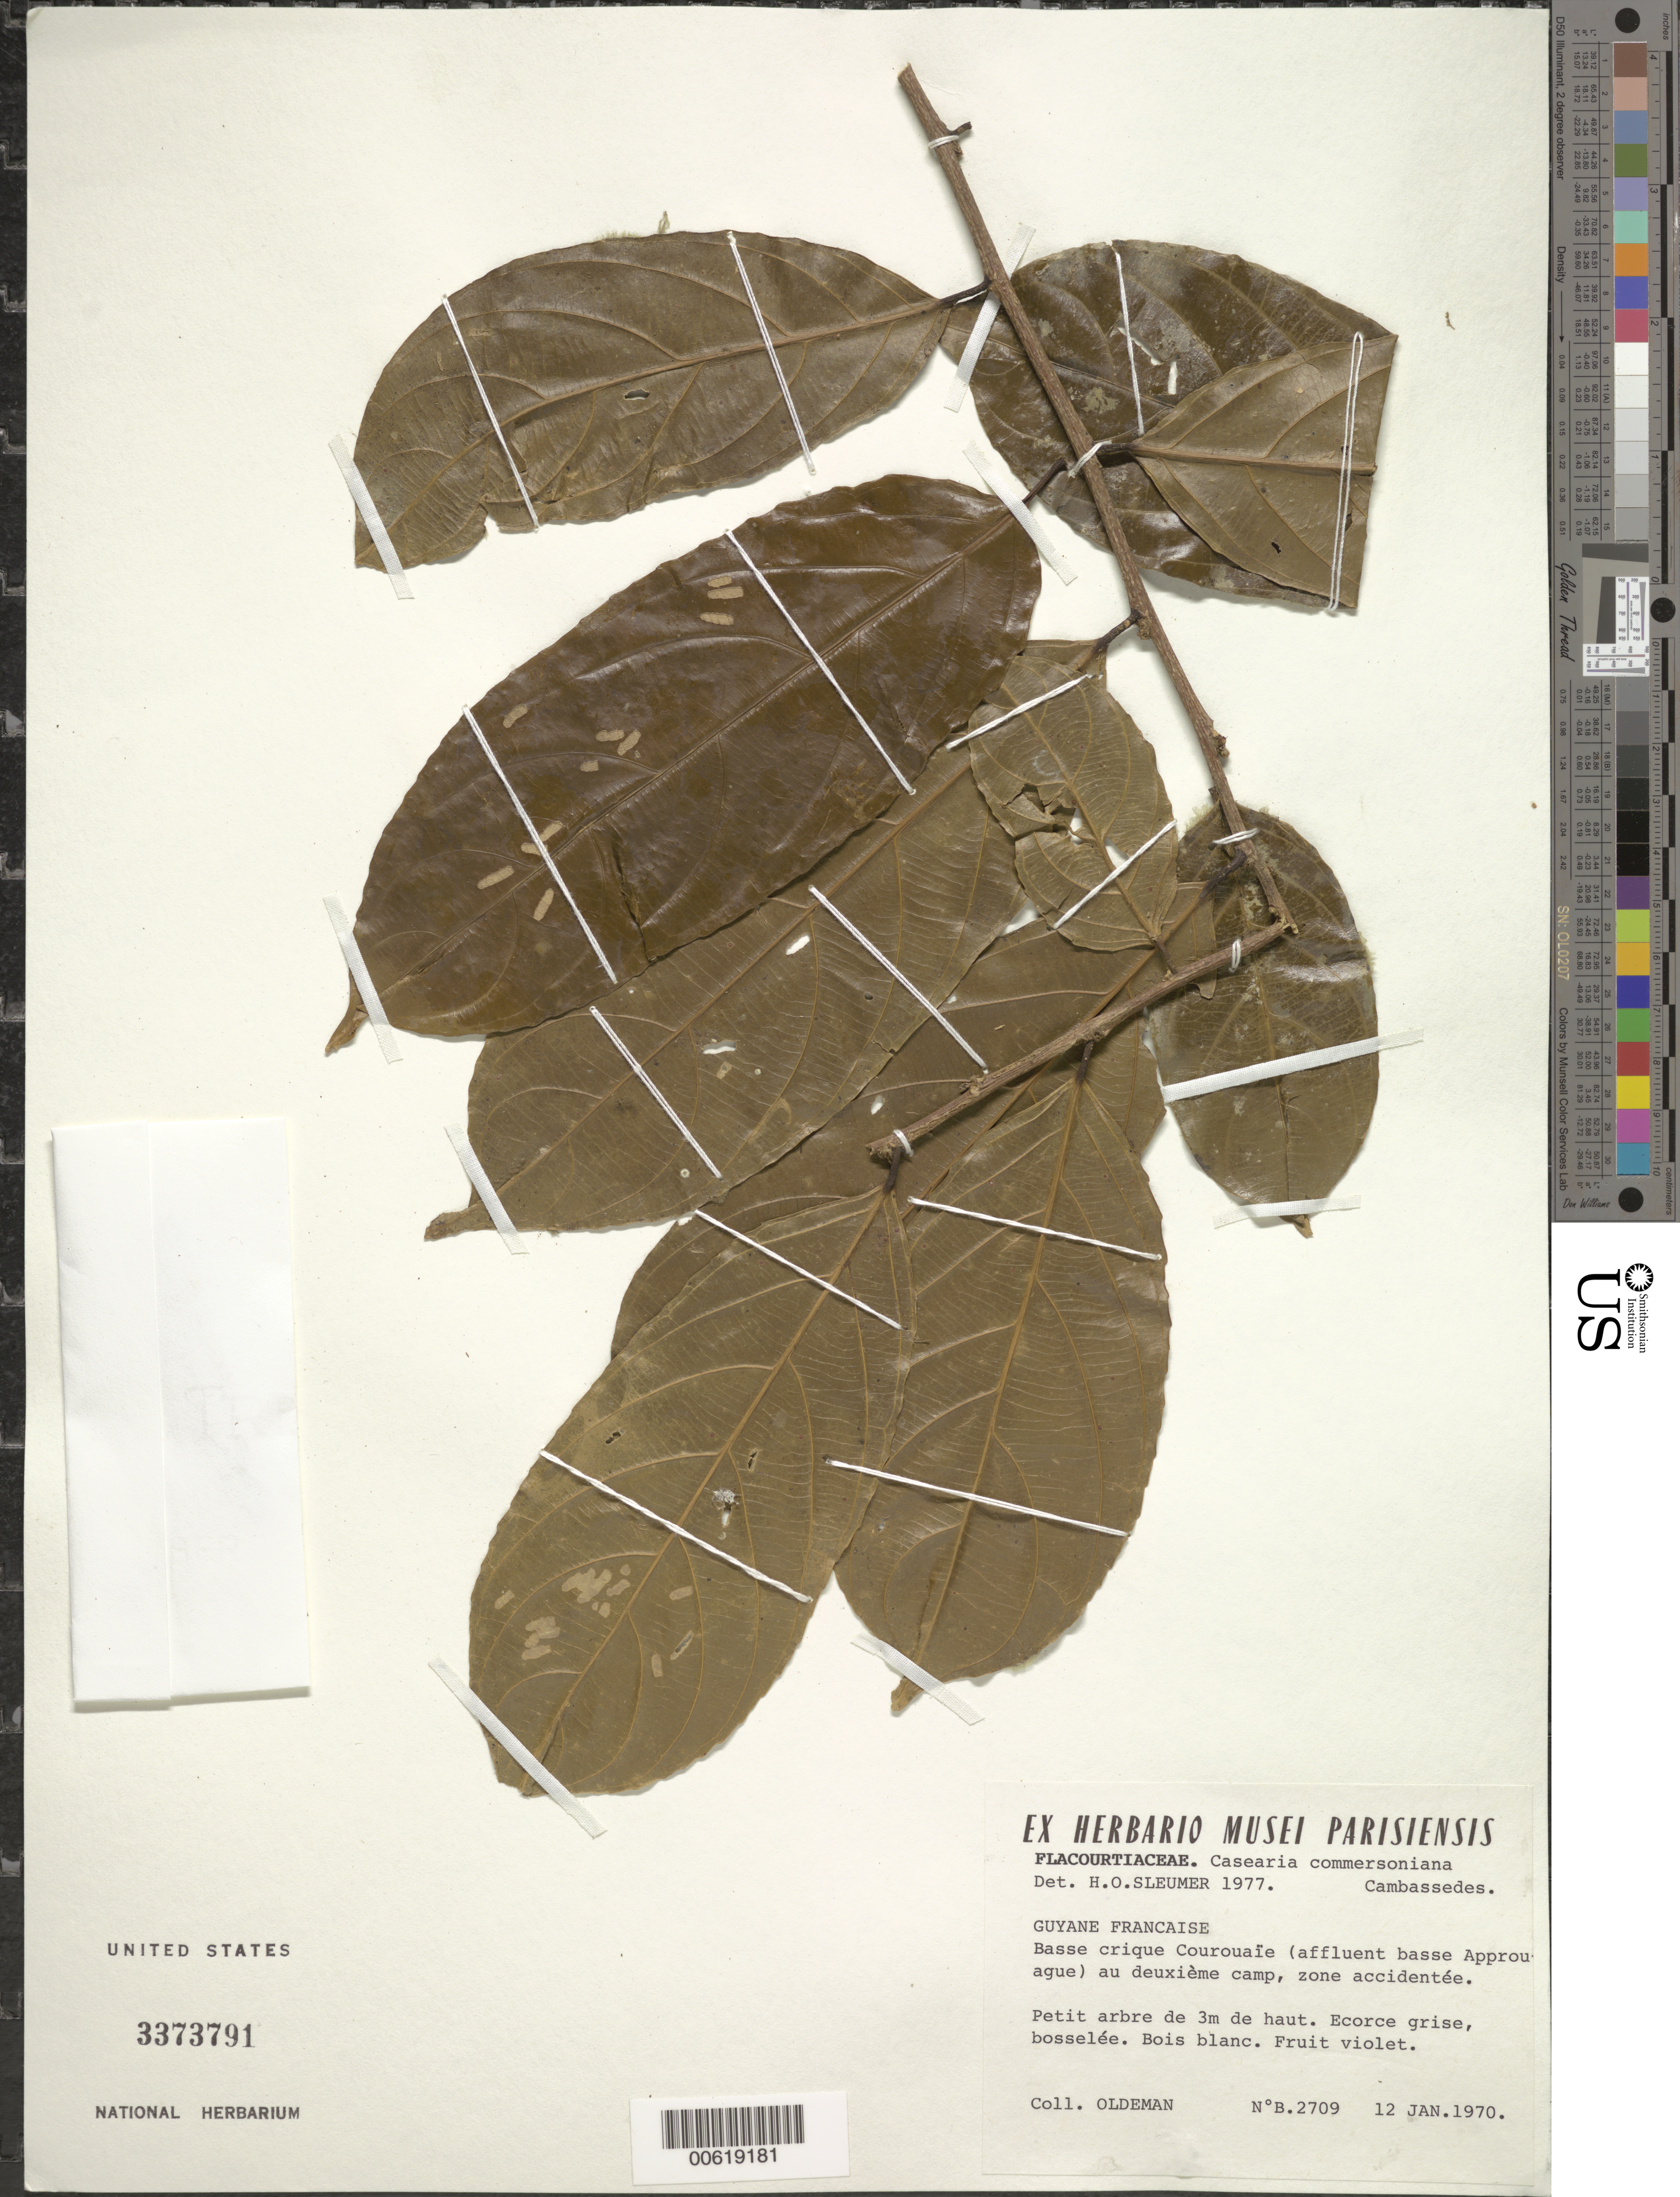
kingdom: Plantae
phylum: Tracheophyta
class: Magnoliopsida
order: Malpighiales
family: Salicaceae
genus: Piparea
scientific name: Piparea dentata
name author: Aubl.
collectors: R. Oldeman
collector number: B 2709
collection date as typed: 12-Jan-70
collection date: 1970-01-12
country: French Guiana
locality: Basse crique Courouaïe (affluent basse Approuague)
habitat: Zone accidentee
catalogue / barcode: US 3373791